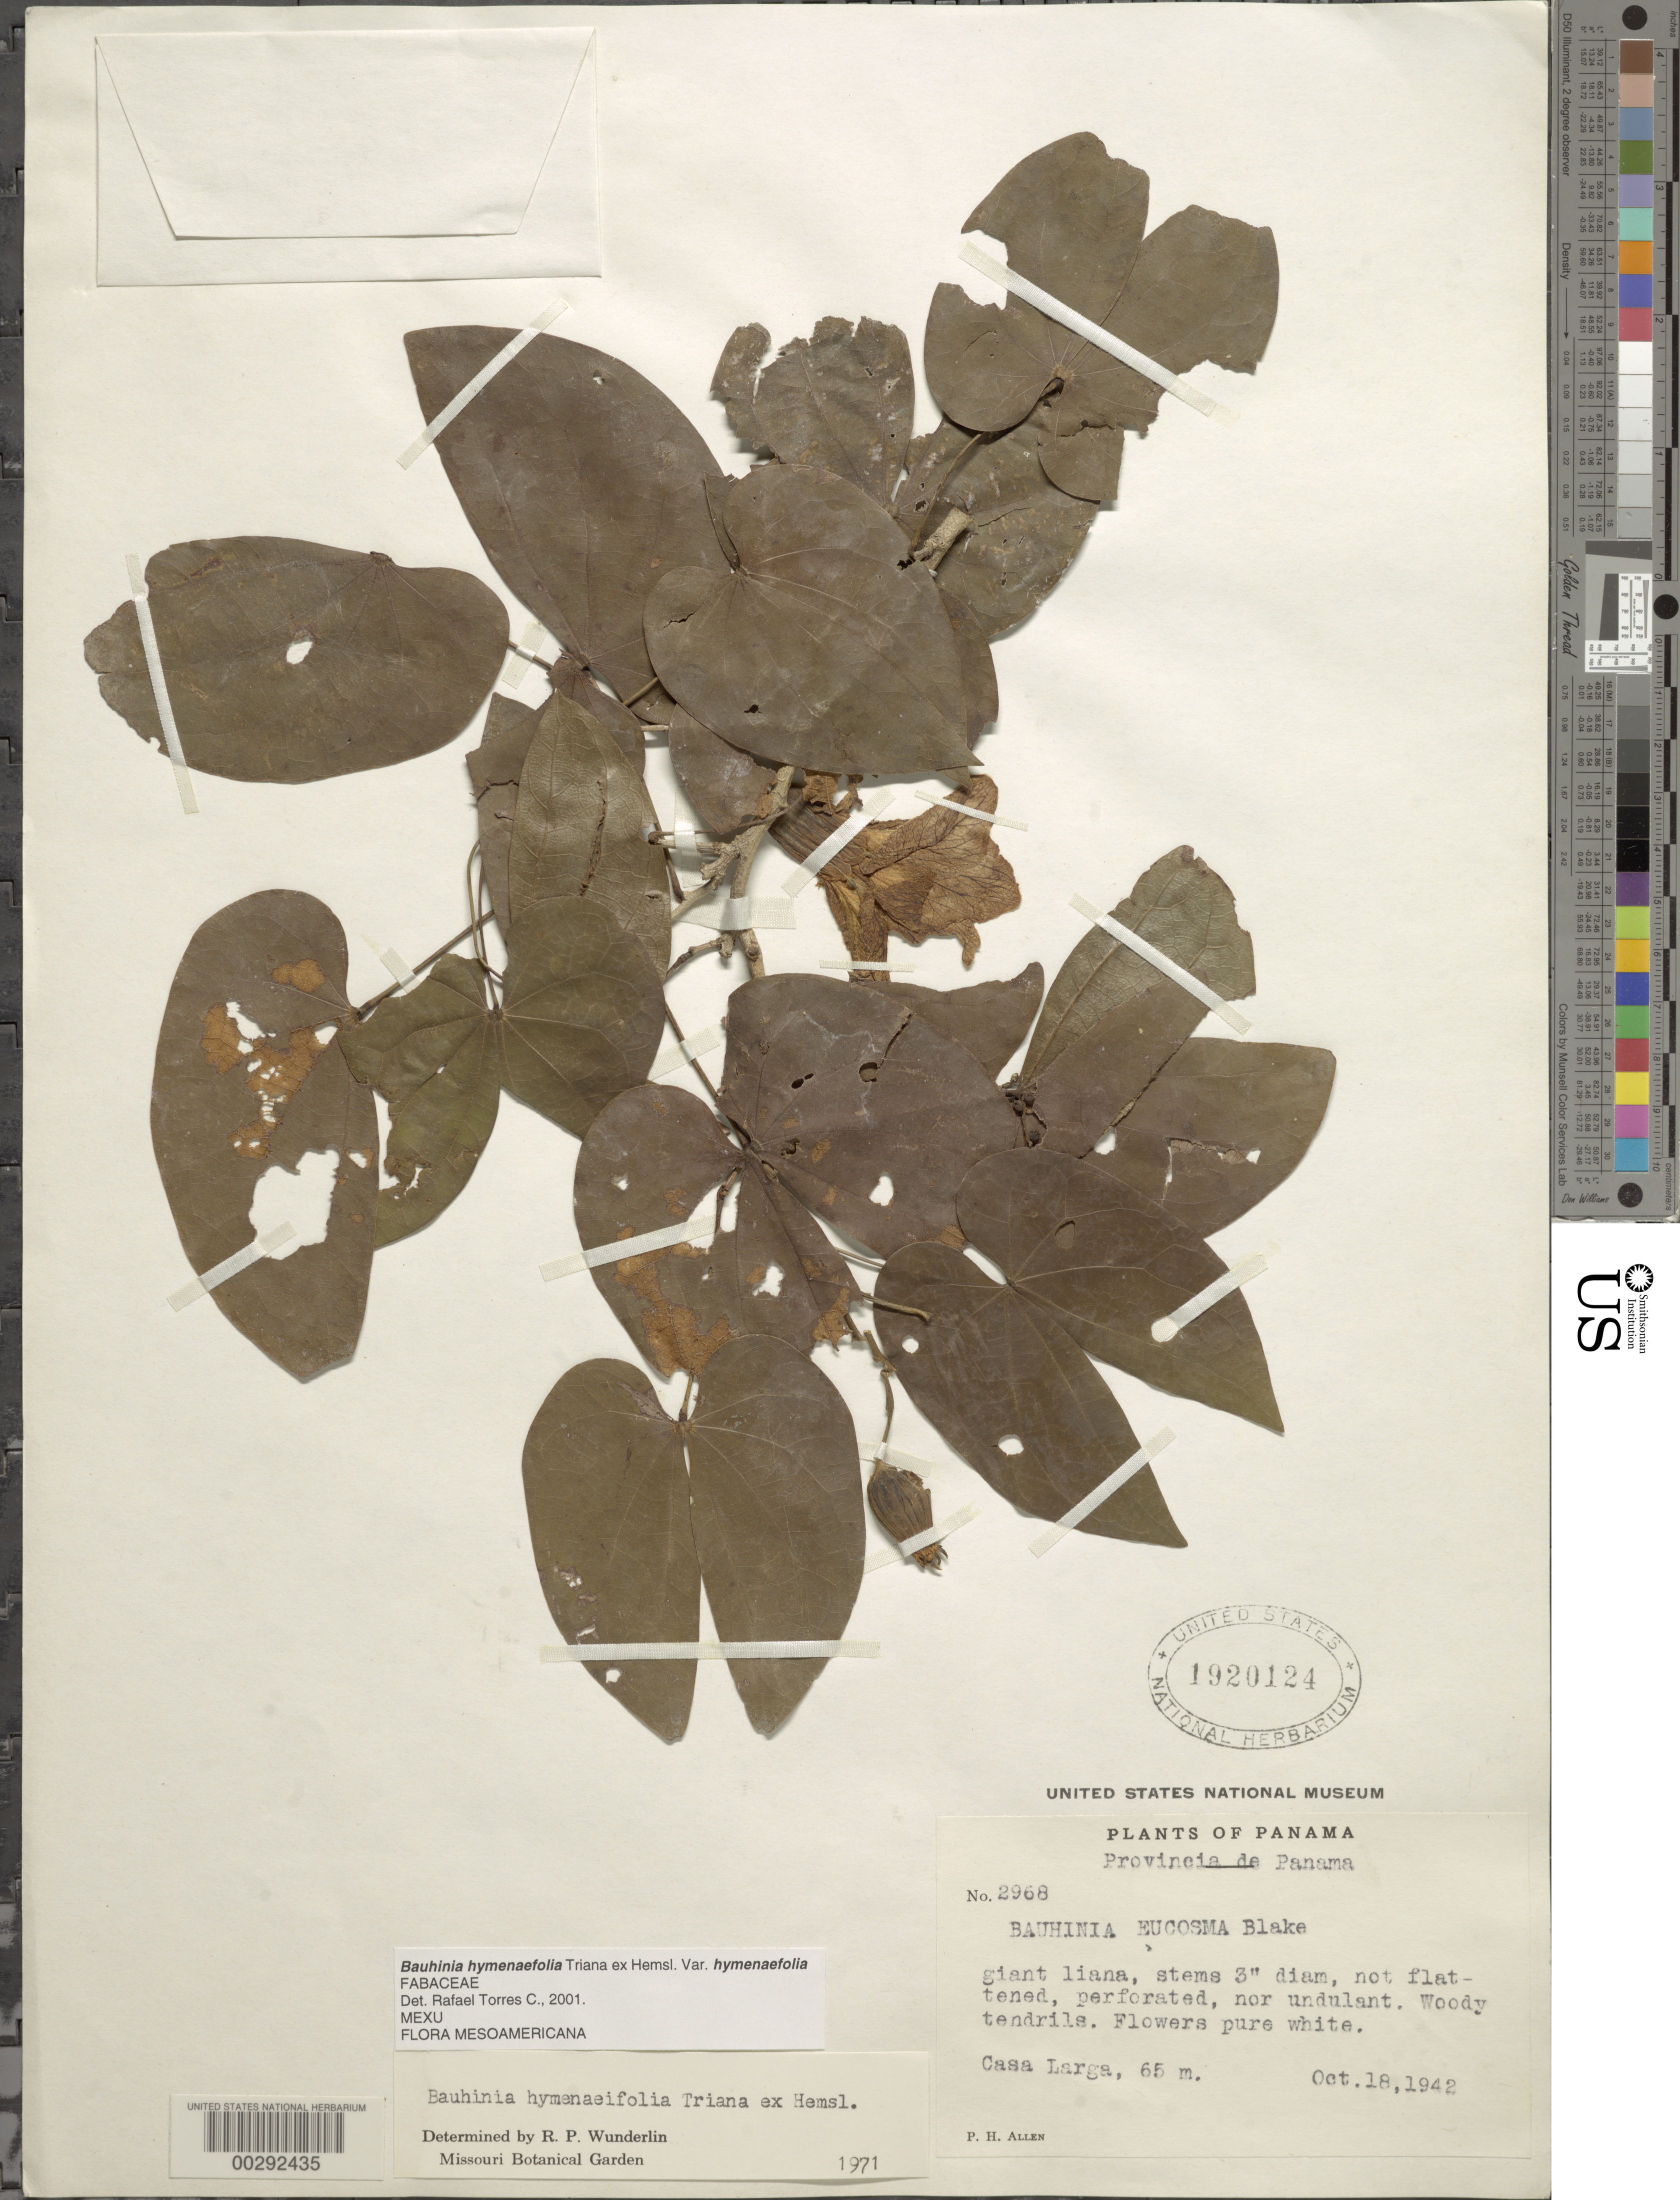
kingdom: Plantae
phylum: Tracheophyta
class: Magnoliopsida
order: Fabales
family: Fabaceae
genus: Bauhinia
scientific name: Bauhinia hymenaeifolia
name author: Hemsl.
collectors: P. H. Allen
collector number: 2968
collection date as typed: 18 Oct 1942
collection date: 1942-10-18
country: Panama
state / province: Panamá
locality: Casa Larga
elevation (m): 65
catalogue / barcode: US 1920124